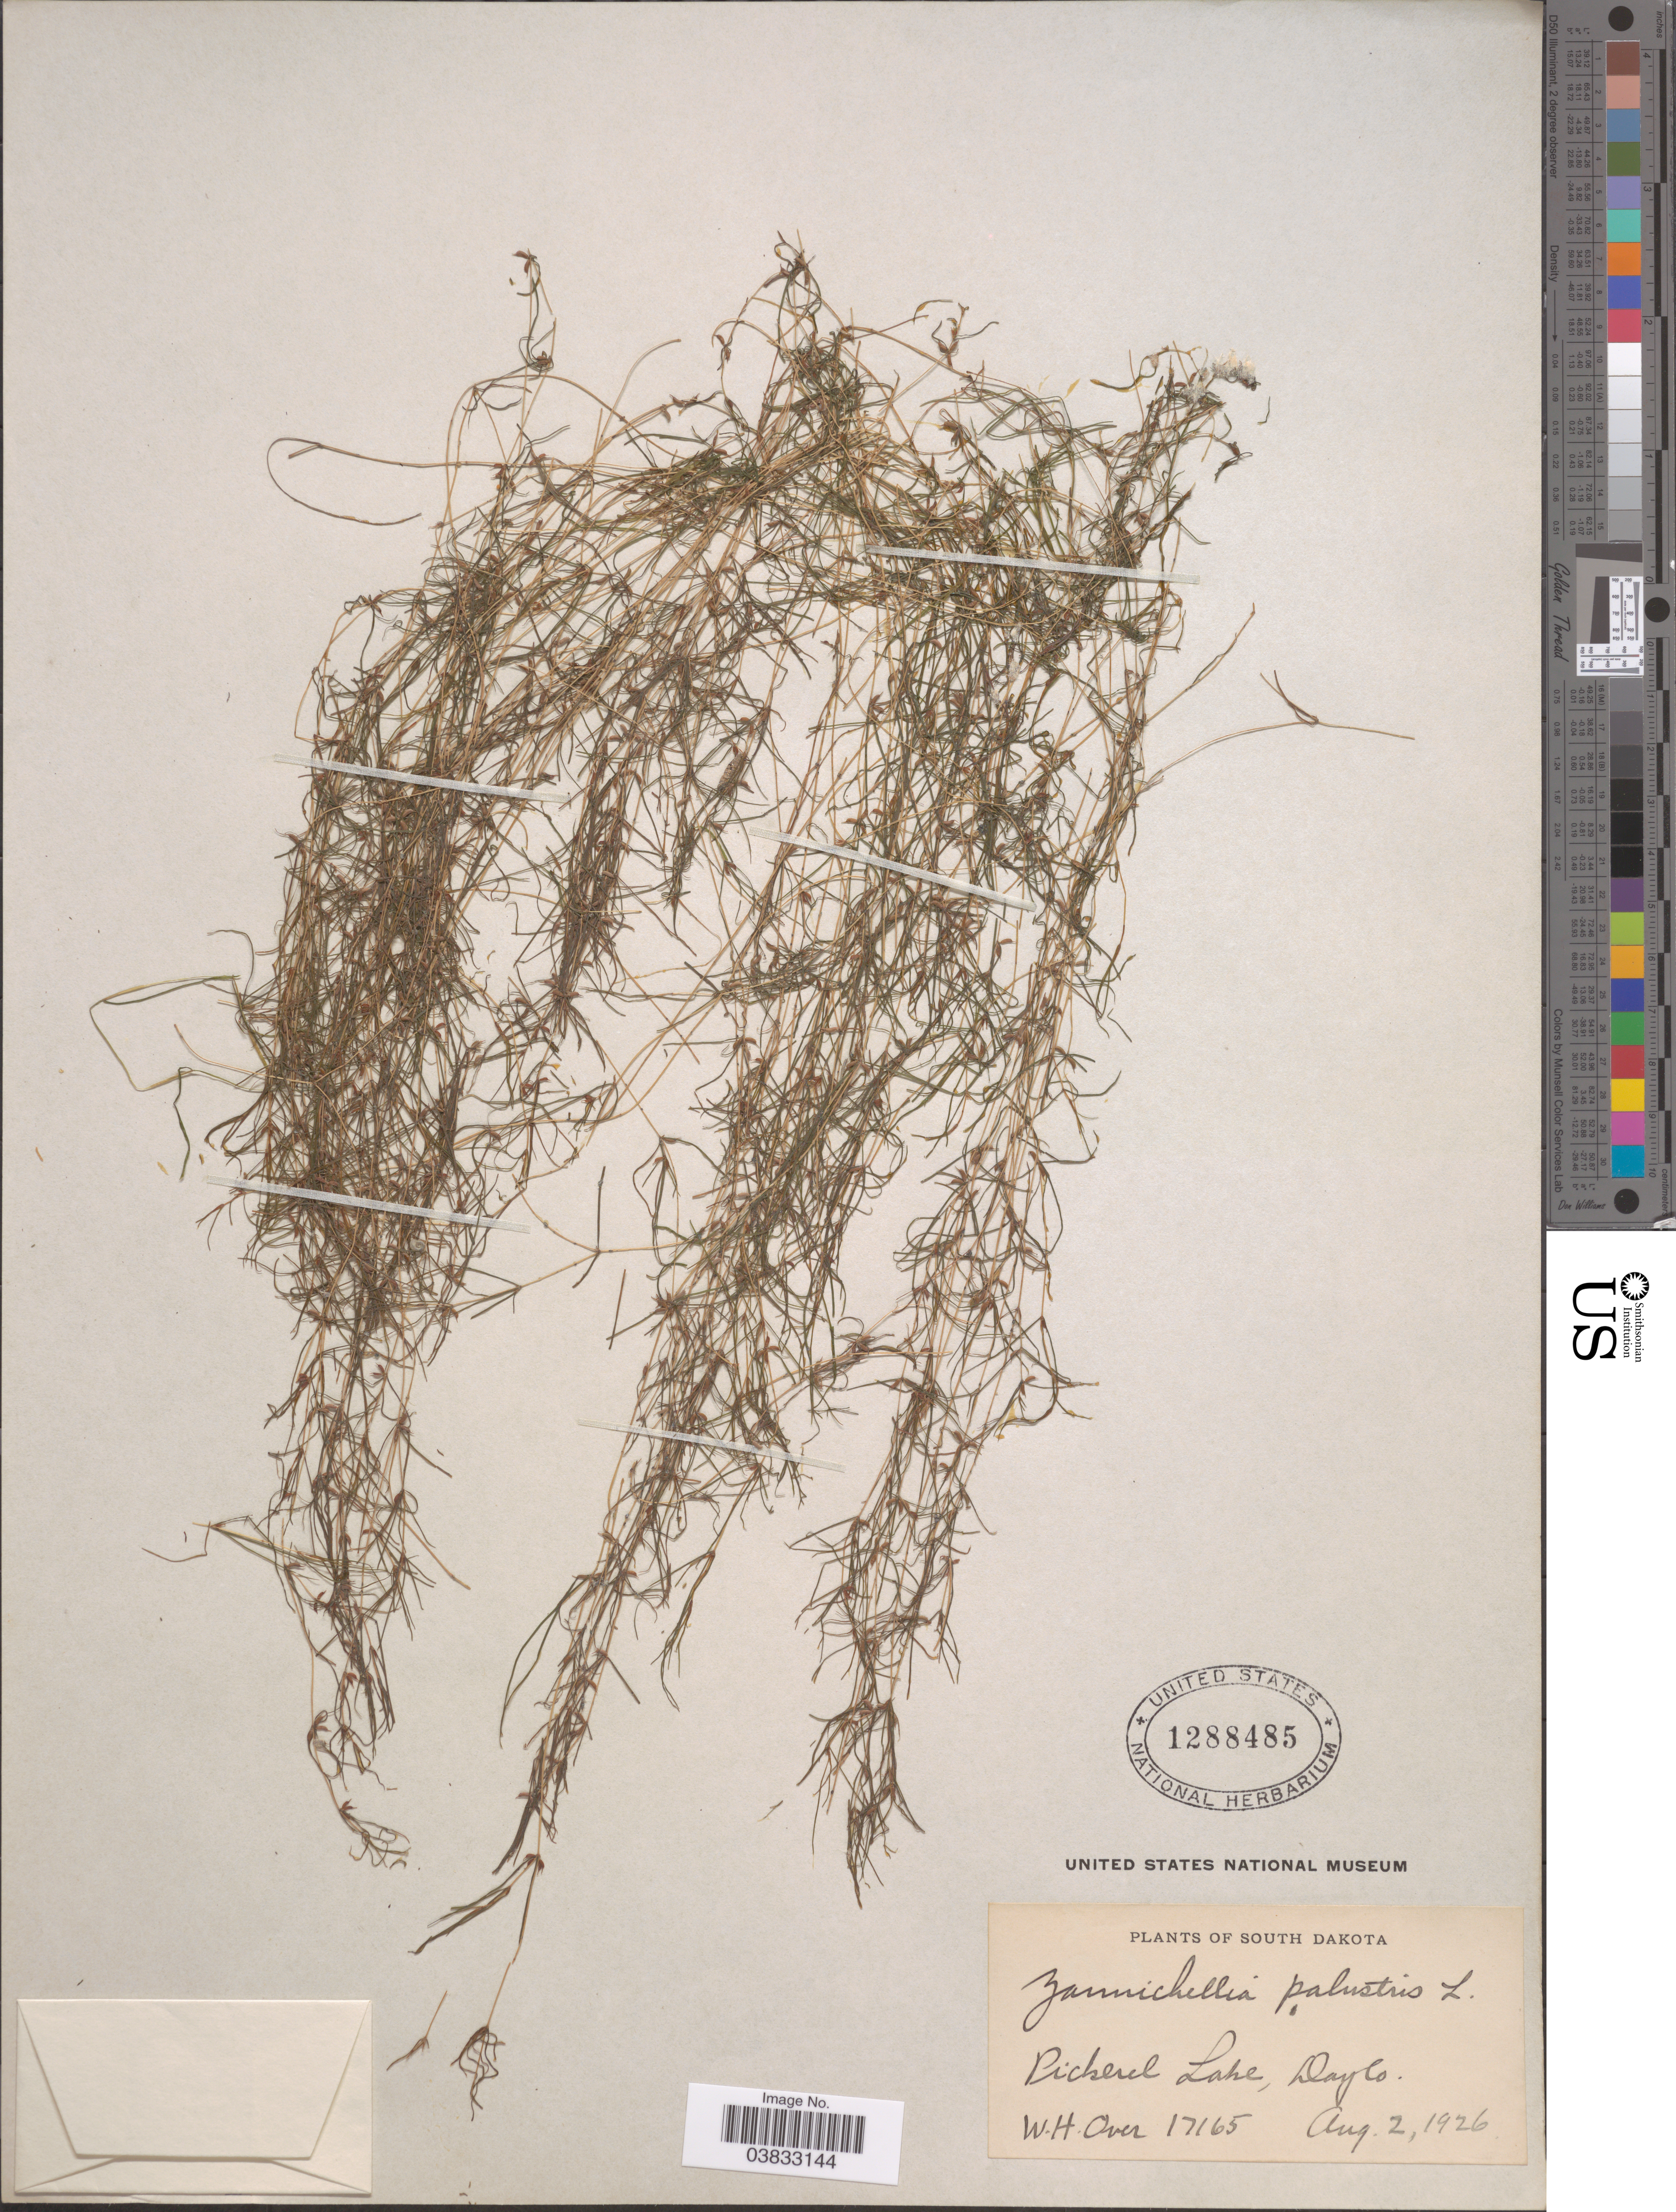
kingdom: Plantae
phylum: Tracheophyta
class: Liliopsida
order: Alismatales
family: Potamogetonaceae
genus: Zannichellia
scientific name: Zannichellia palustris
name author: L.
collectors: W. Over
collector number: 17165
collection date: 1926-08-02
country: United States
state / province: South Dakota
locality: Pickered Lake, Day Co.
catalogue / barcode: US 1288485